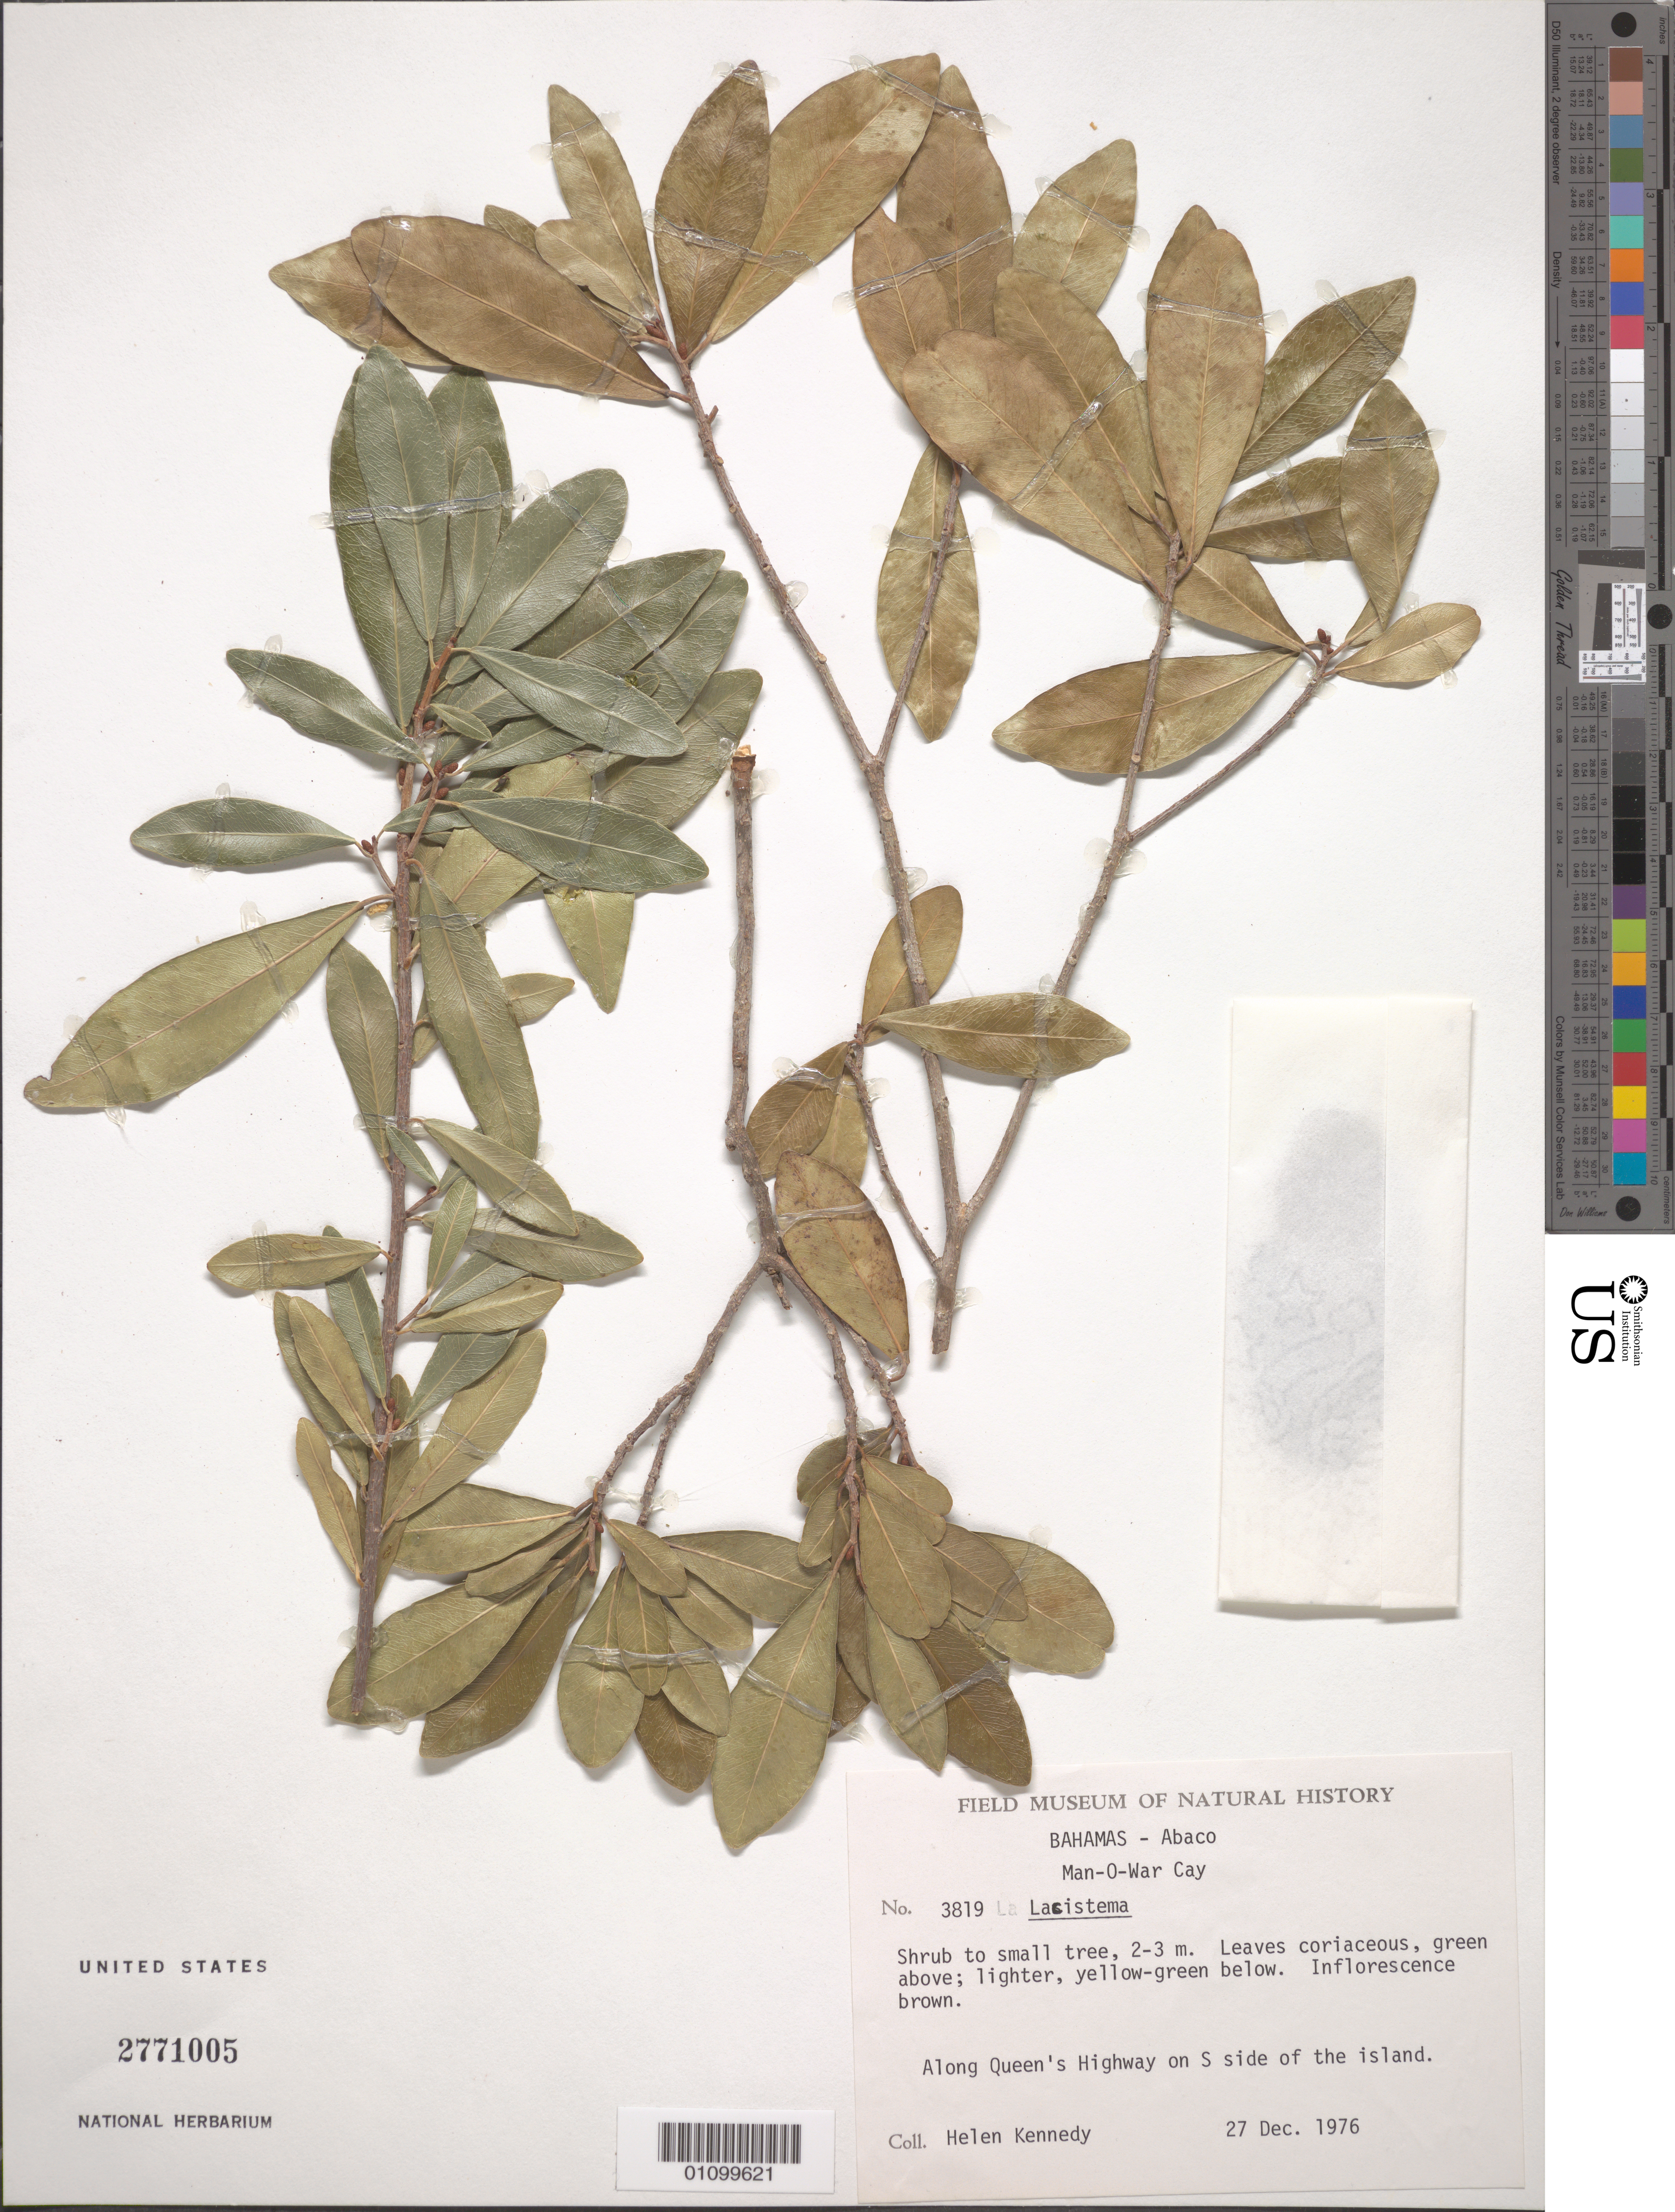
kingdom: Plantae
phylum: Tracheophyta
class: Magnoliopsida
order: Malpighiales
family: Lacistemataceae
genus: Lacistema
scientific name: Lacistema aggregatum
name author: (P.J. Bergius) Rusby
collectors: H. Kennedy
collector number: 3819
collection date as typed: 27 Dec 1976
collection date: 1976-12-27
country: Bahamas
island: Abaco I.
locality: Man-O-War Cay; Along Queen's Highway on S side of island.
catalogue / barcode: US 2771005